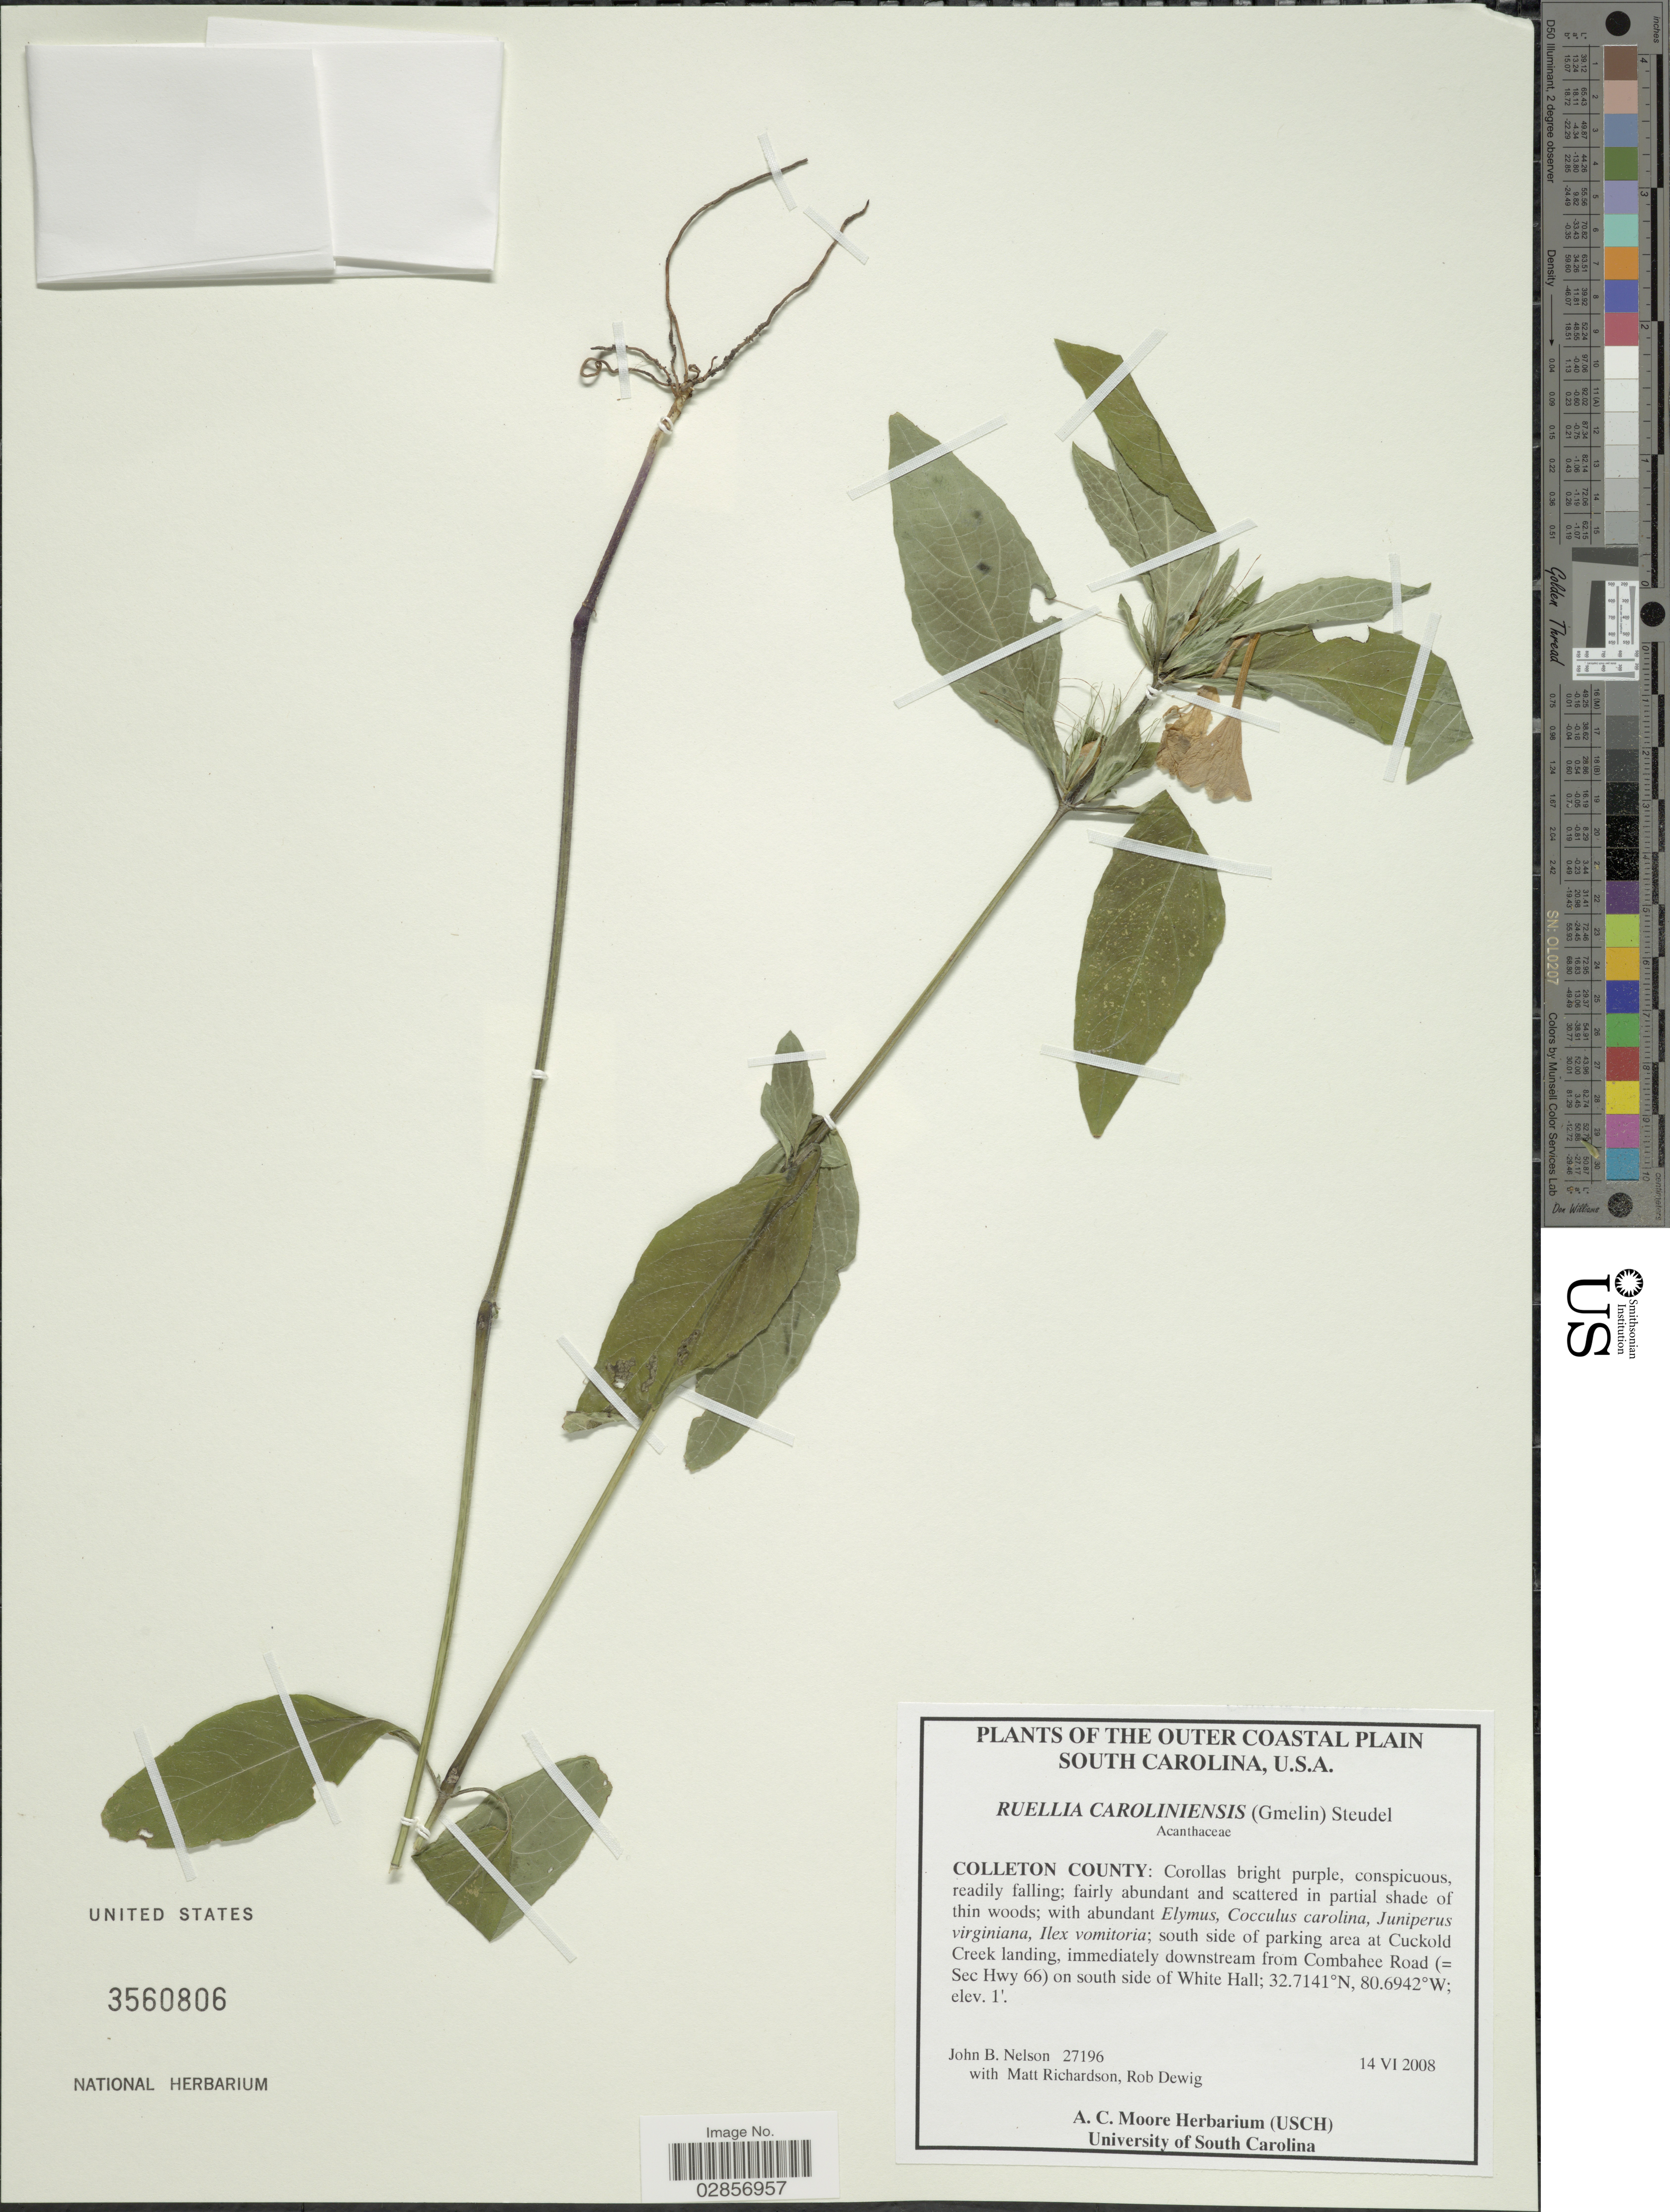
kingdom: Plantae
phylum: Tracheophyta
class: Magnoliopsida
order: Lamiales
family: Acanthaceae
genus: Ruellia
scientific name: Ruellia caroliniensis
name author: (J.F. Gmel.) Steud.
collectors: J. B. Nelson, M. Richardson & R. Dewig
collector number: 27196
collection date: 2008-06-14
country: United States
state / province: South Carolina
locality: Outer Coastal Plain. Colleton County: south side of parking area at Cuckold Creek landing, immediately downstream from Combahee Road (= Sec Hwy 66) on south side of White Hall.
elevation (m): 0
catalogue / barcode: US 3560806